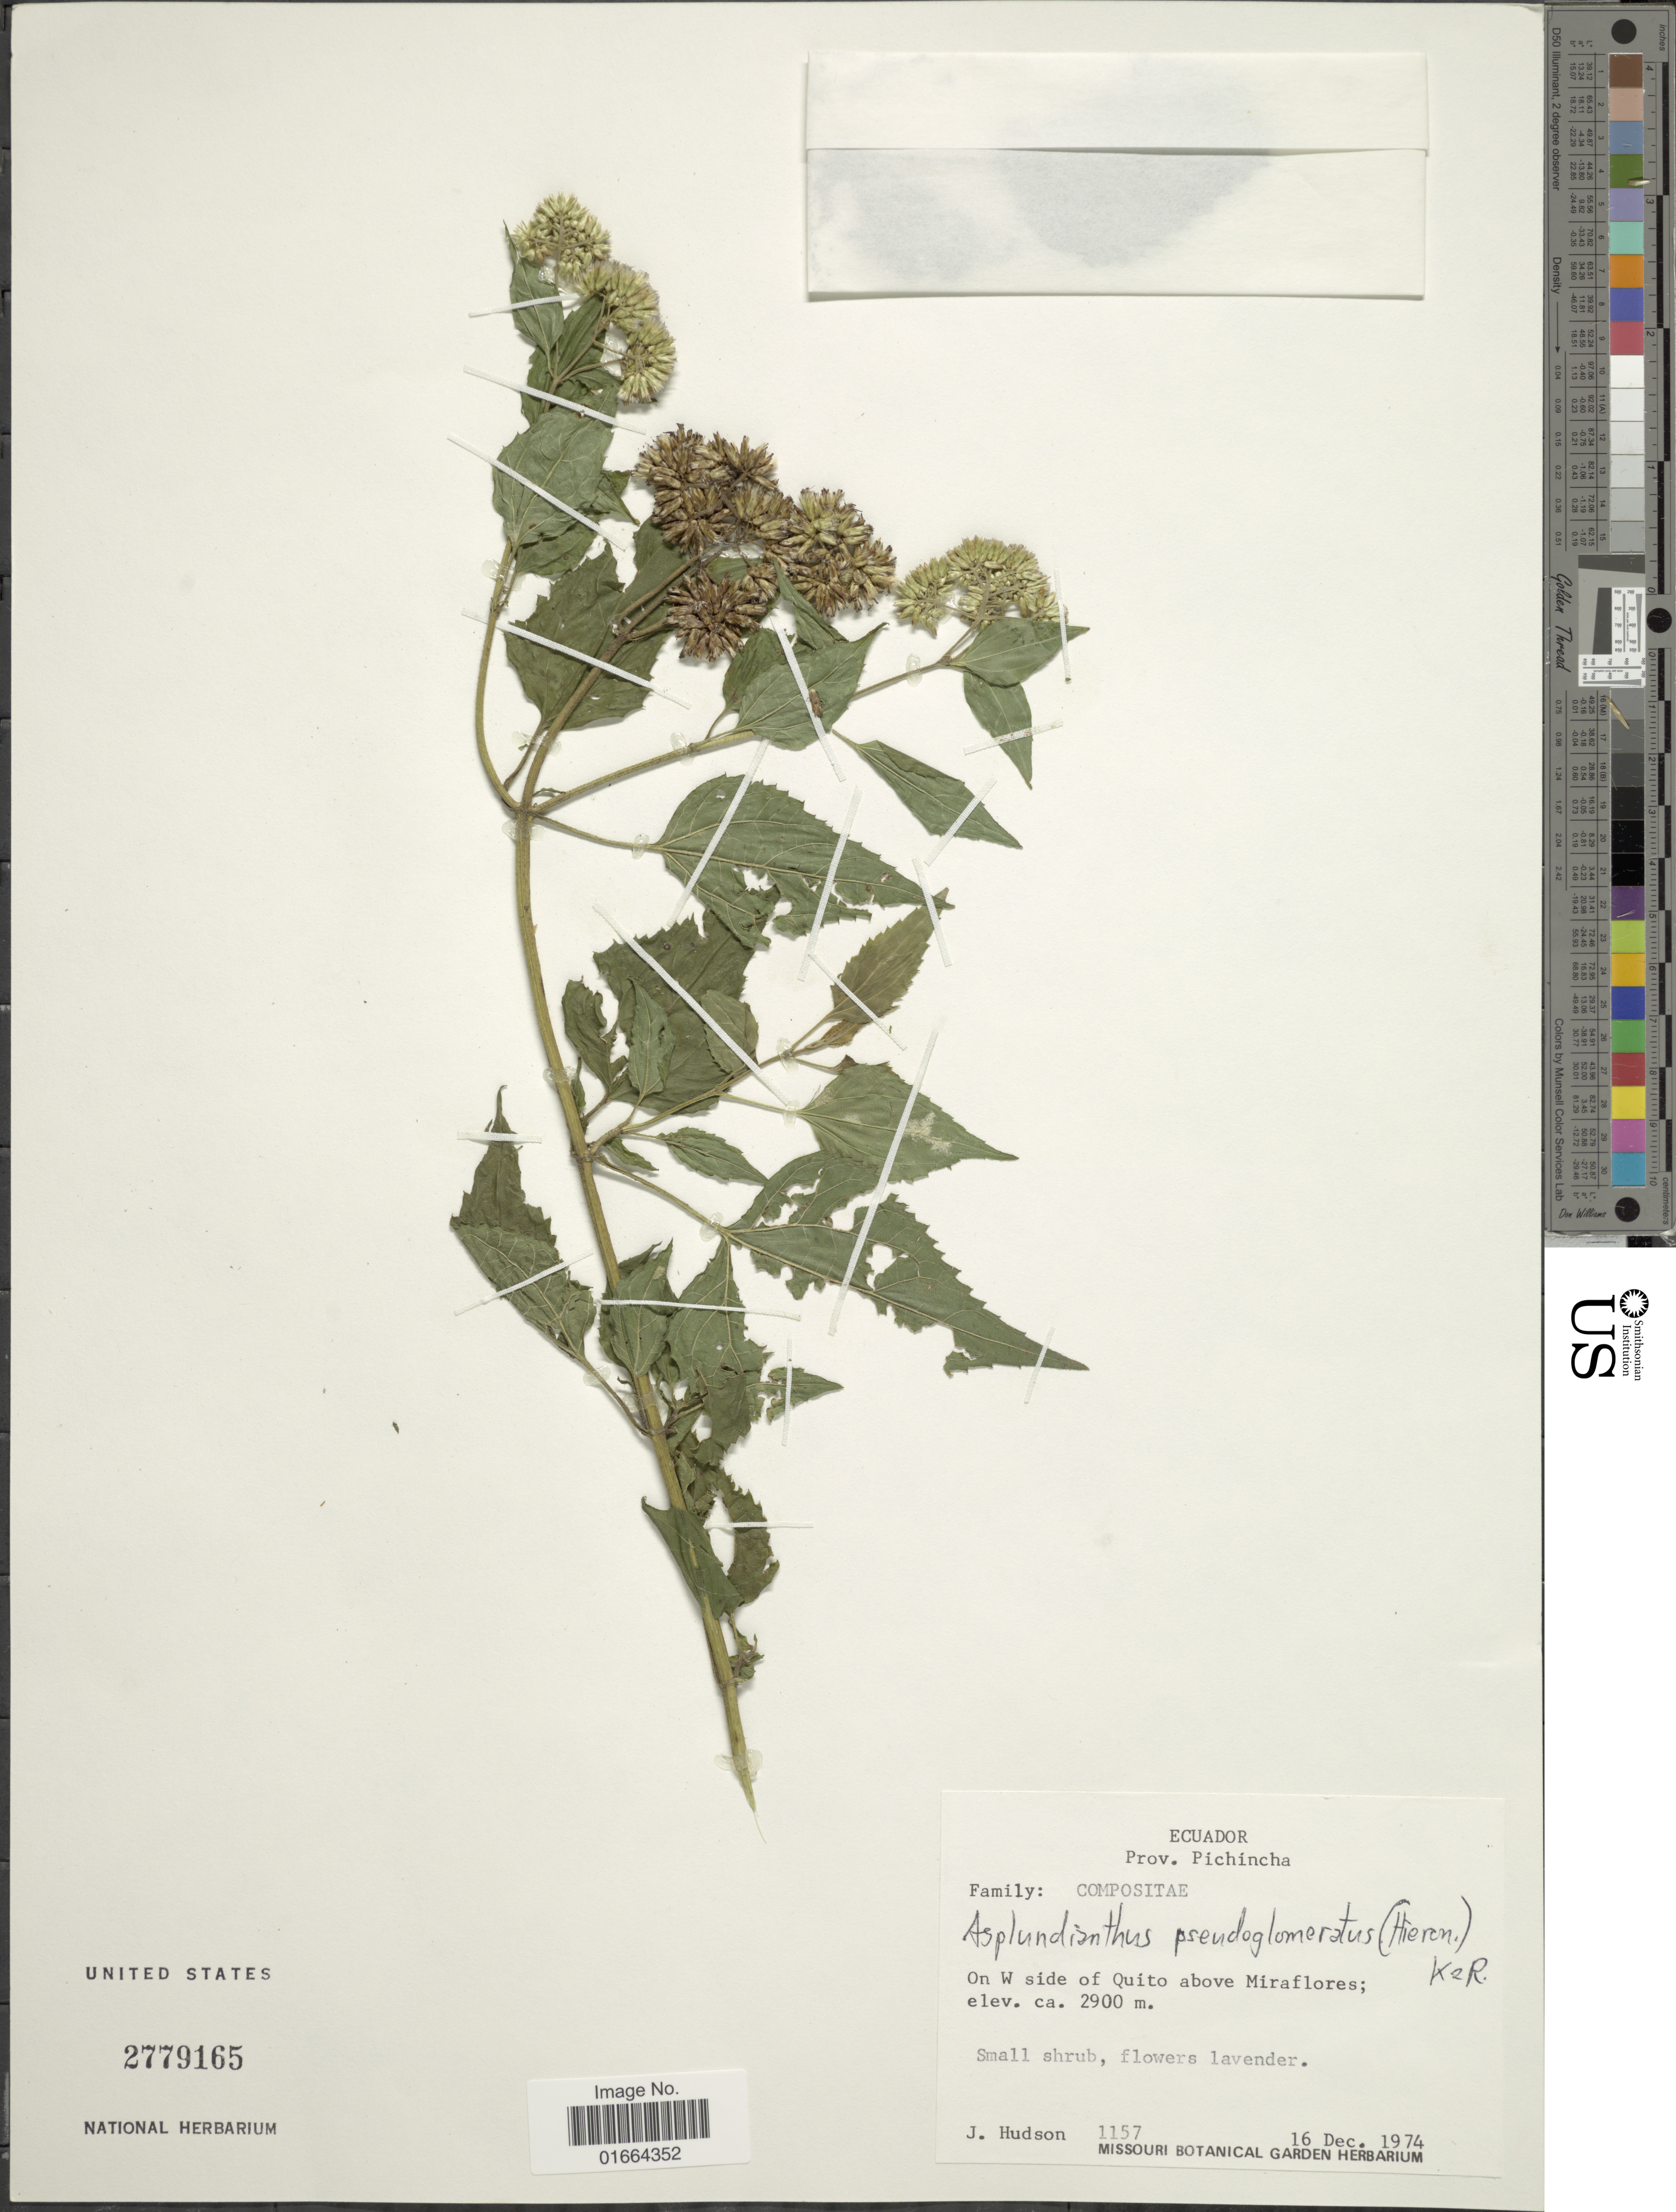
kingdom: Plantae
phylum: Tracheophyta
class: Magnoliopsida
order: Asterales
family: Asteraceae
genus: Asplundianthus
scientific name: Asplundianthus pseudoglomeratus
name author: (Hieron. in Sodiro) R.M. King & H. Rob.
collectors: J. Hudson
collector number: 1157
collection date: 1974-12-16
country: Ecuador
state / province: Pichincha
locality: On W side of Quito above Miraflores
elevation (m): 2900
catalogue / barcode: US 2779165